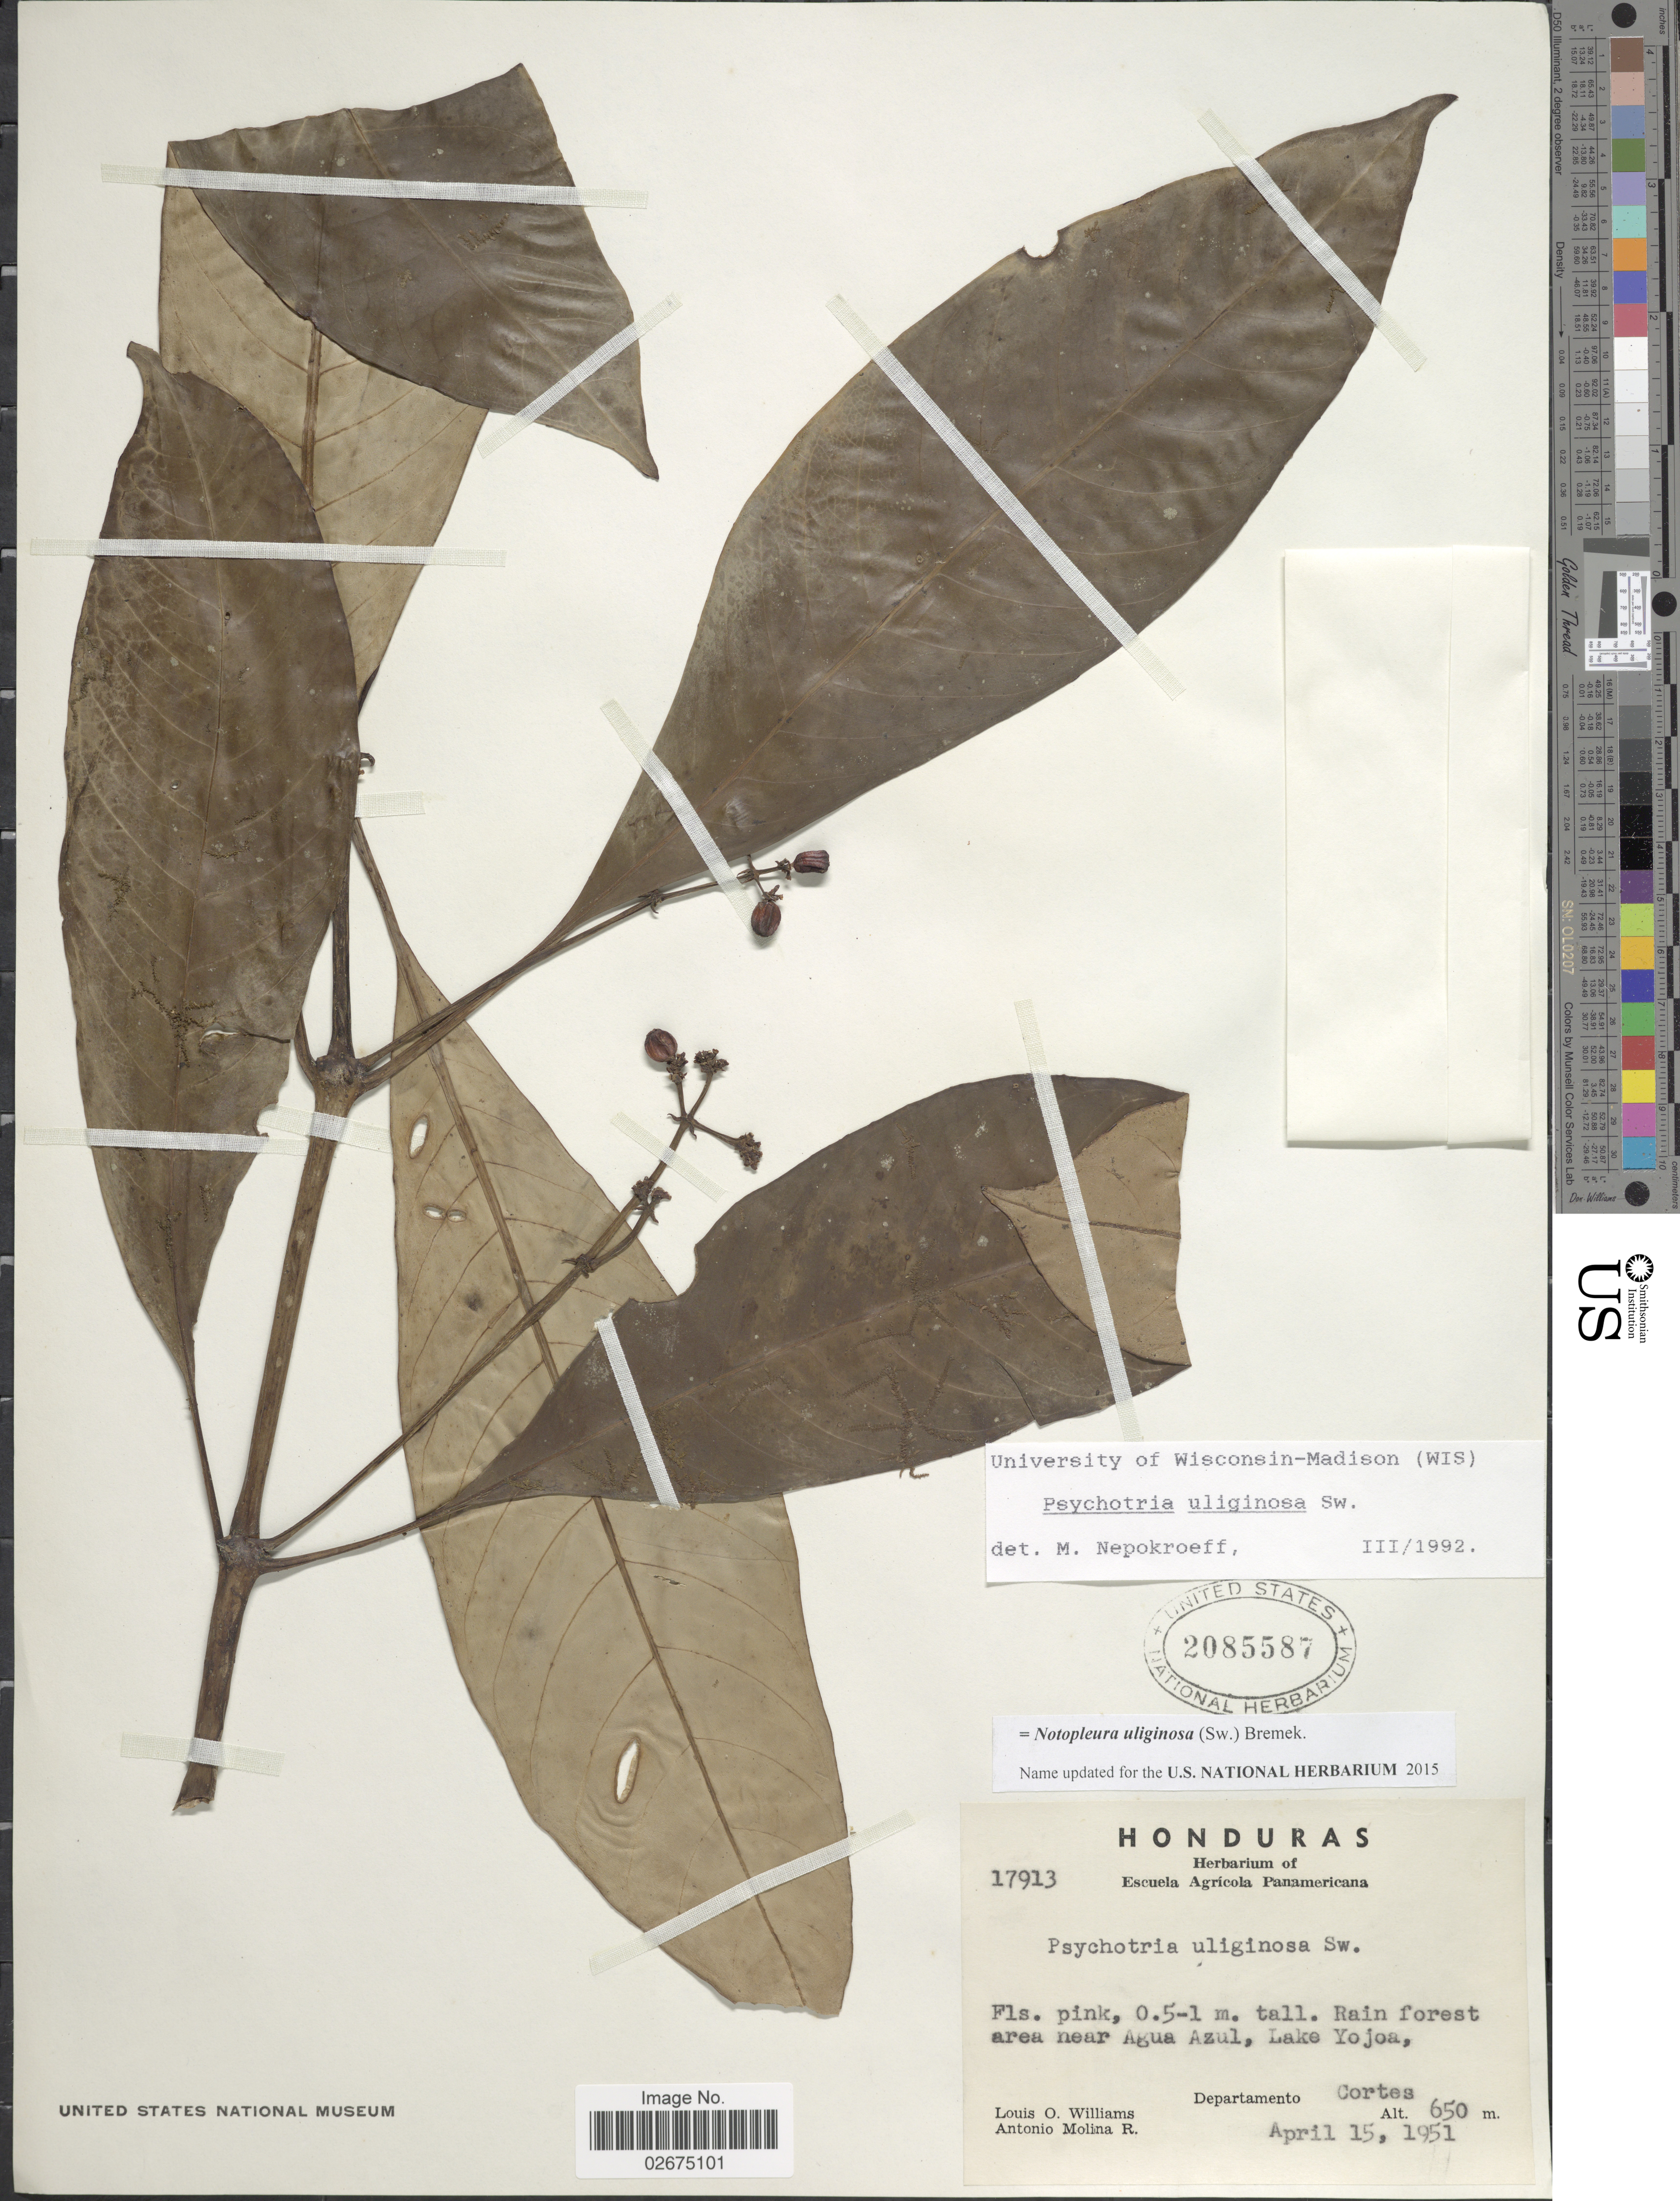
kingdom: Plantae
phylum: Tracheophyta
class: Magnoliopsida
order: Gentianales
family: Rubiaceae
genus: Notopleura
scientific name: Notopleura uliginosa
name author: (Sw.) Bremek.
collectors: L. O. Williams & A. Molina R.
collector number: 17913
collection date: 1951-04-15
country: Honduras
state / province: Cortés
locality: Rain forest area near Agua Azul, Lake Yojoa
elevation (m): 650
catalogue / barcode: US 2085587